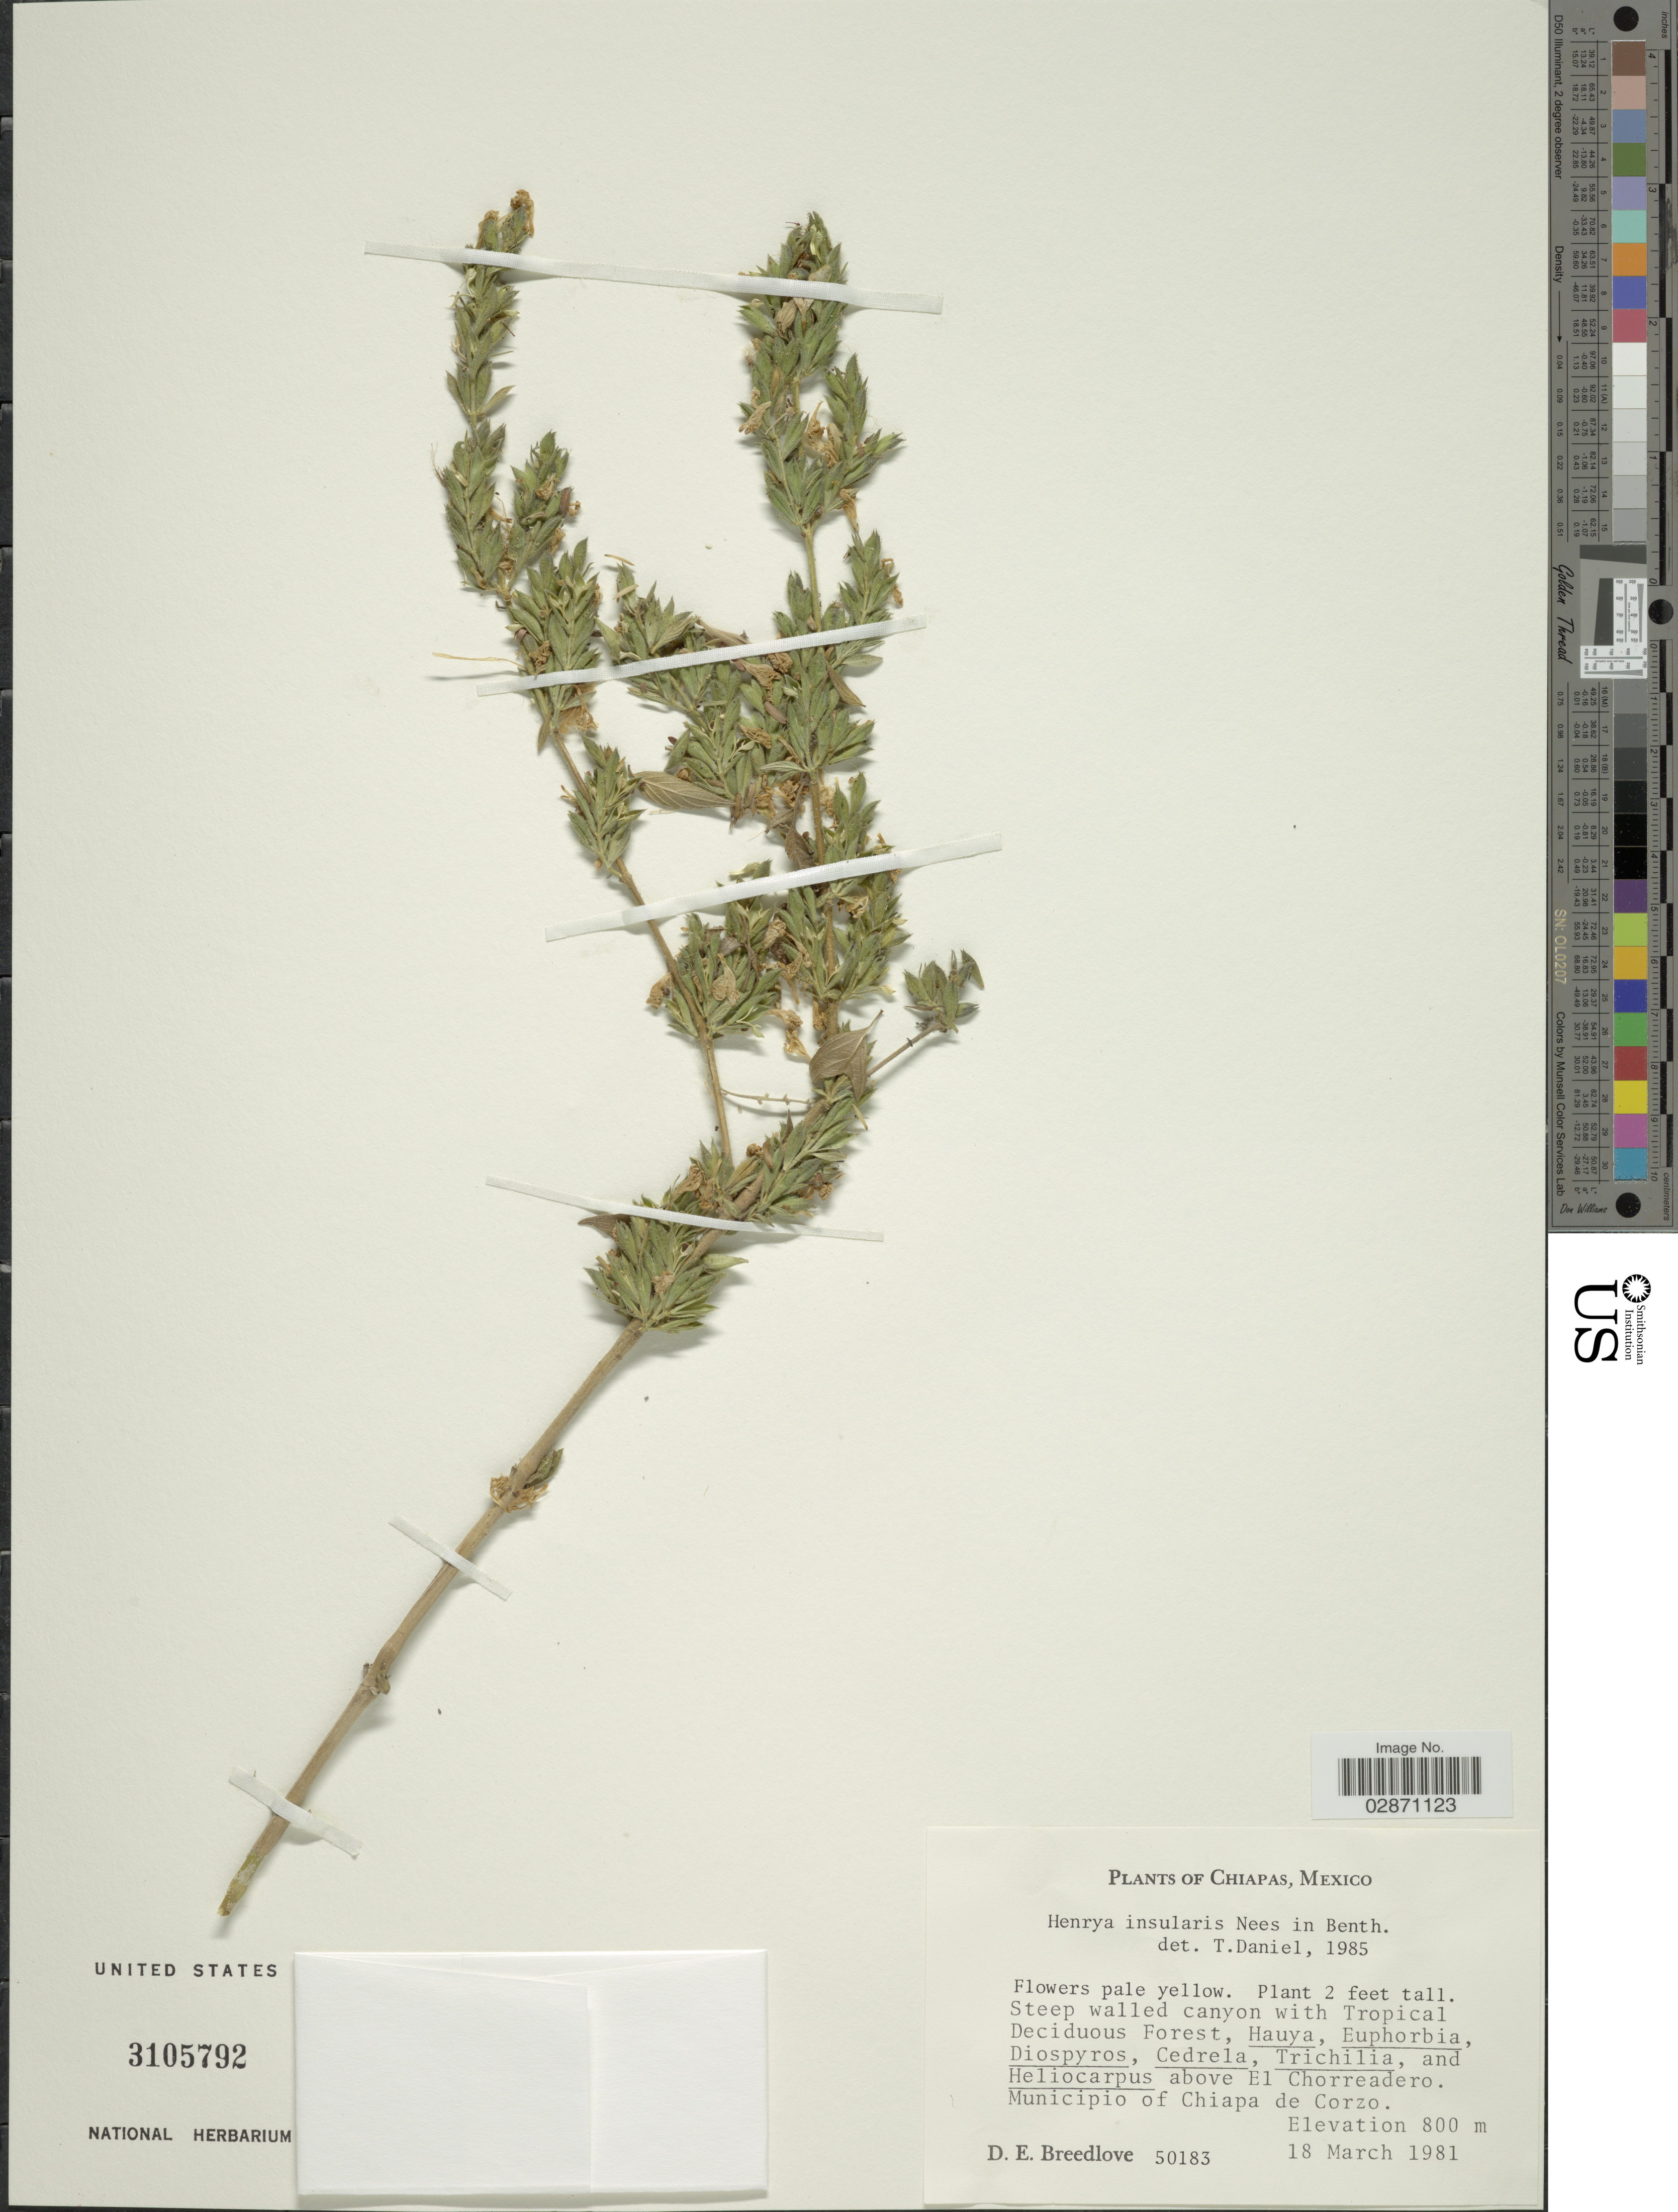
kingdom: Plantae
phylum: Tracheophyta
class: Magnoliopsida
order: Lamiales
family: Acanthaceae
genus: Henrya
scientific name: Henrya insularis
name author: Nees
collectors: D. E. Breedlove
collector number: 50183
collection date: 1981-03-18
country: Mexico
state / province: Chiapas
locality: Above El Chorreadero. Municipio of Chiapa de Corzo.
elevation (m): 800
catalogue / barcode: US 3105792